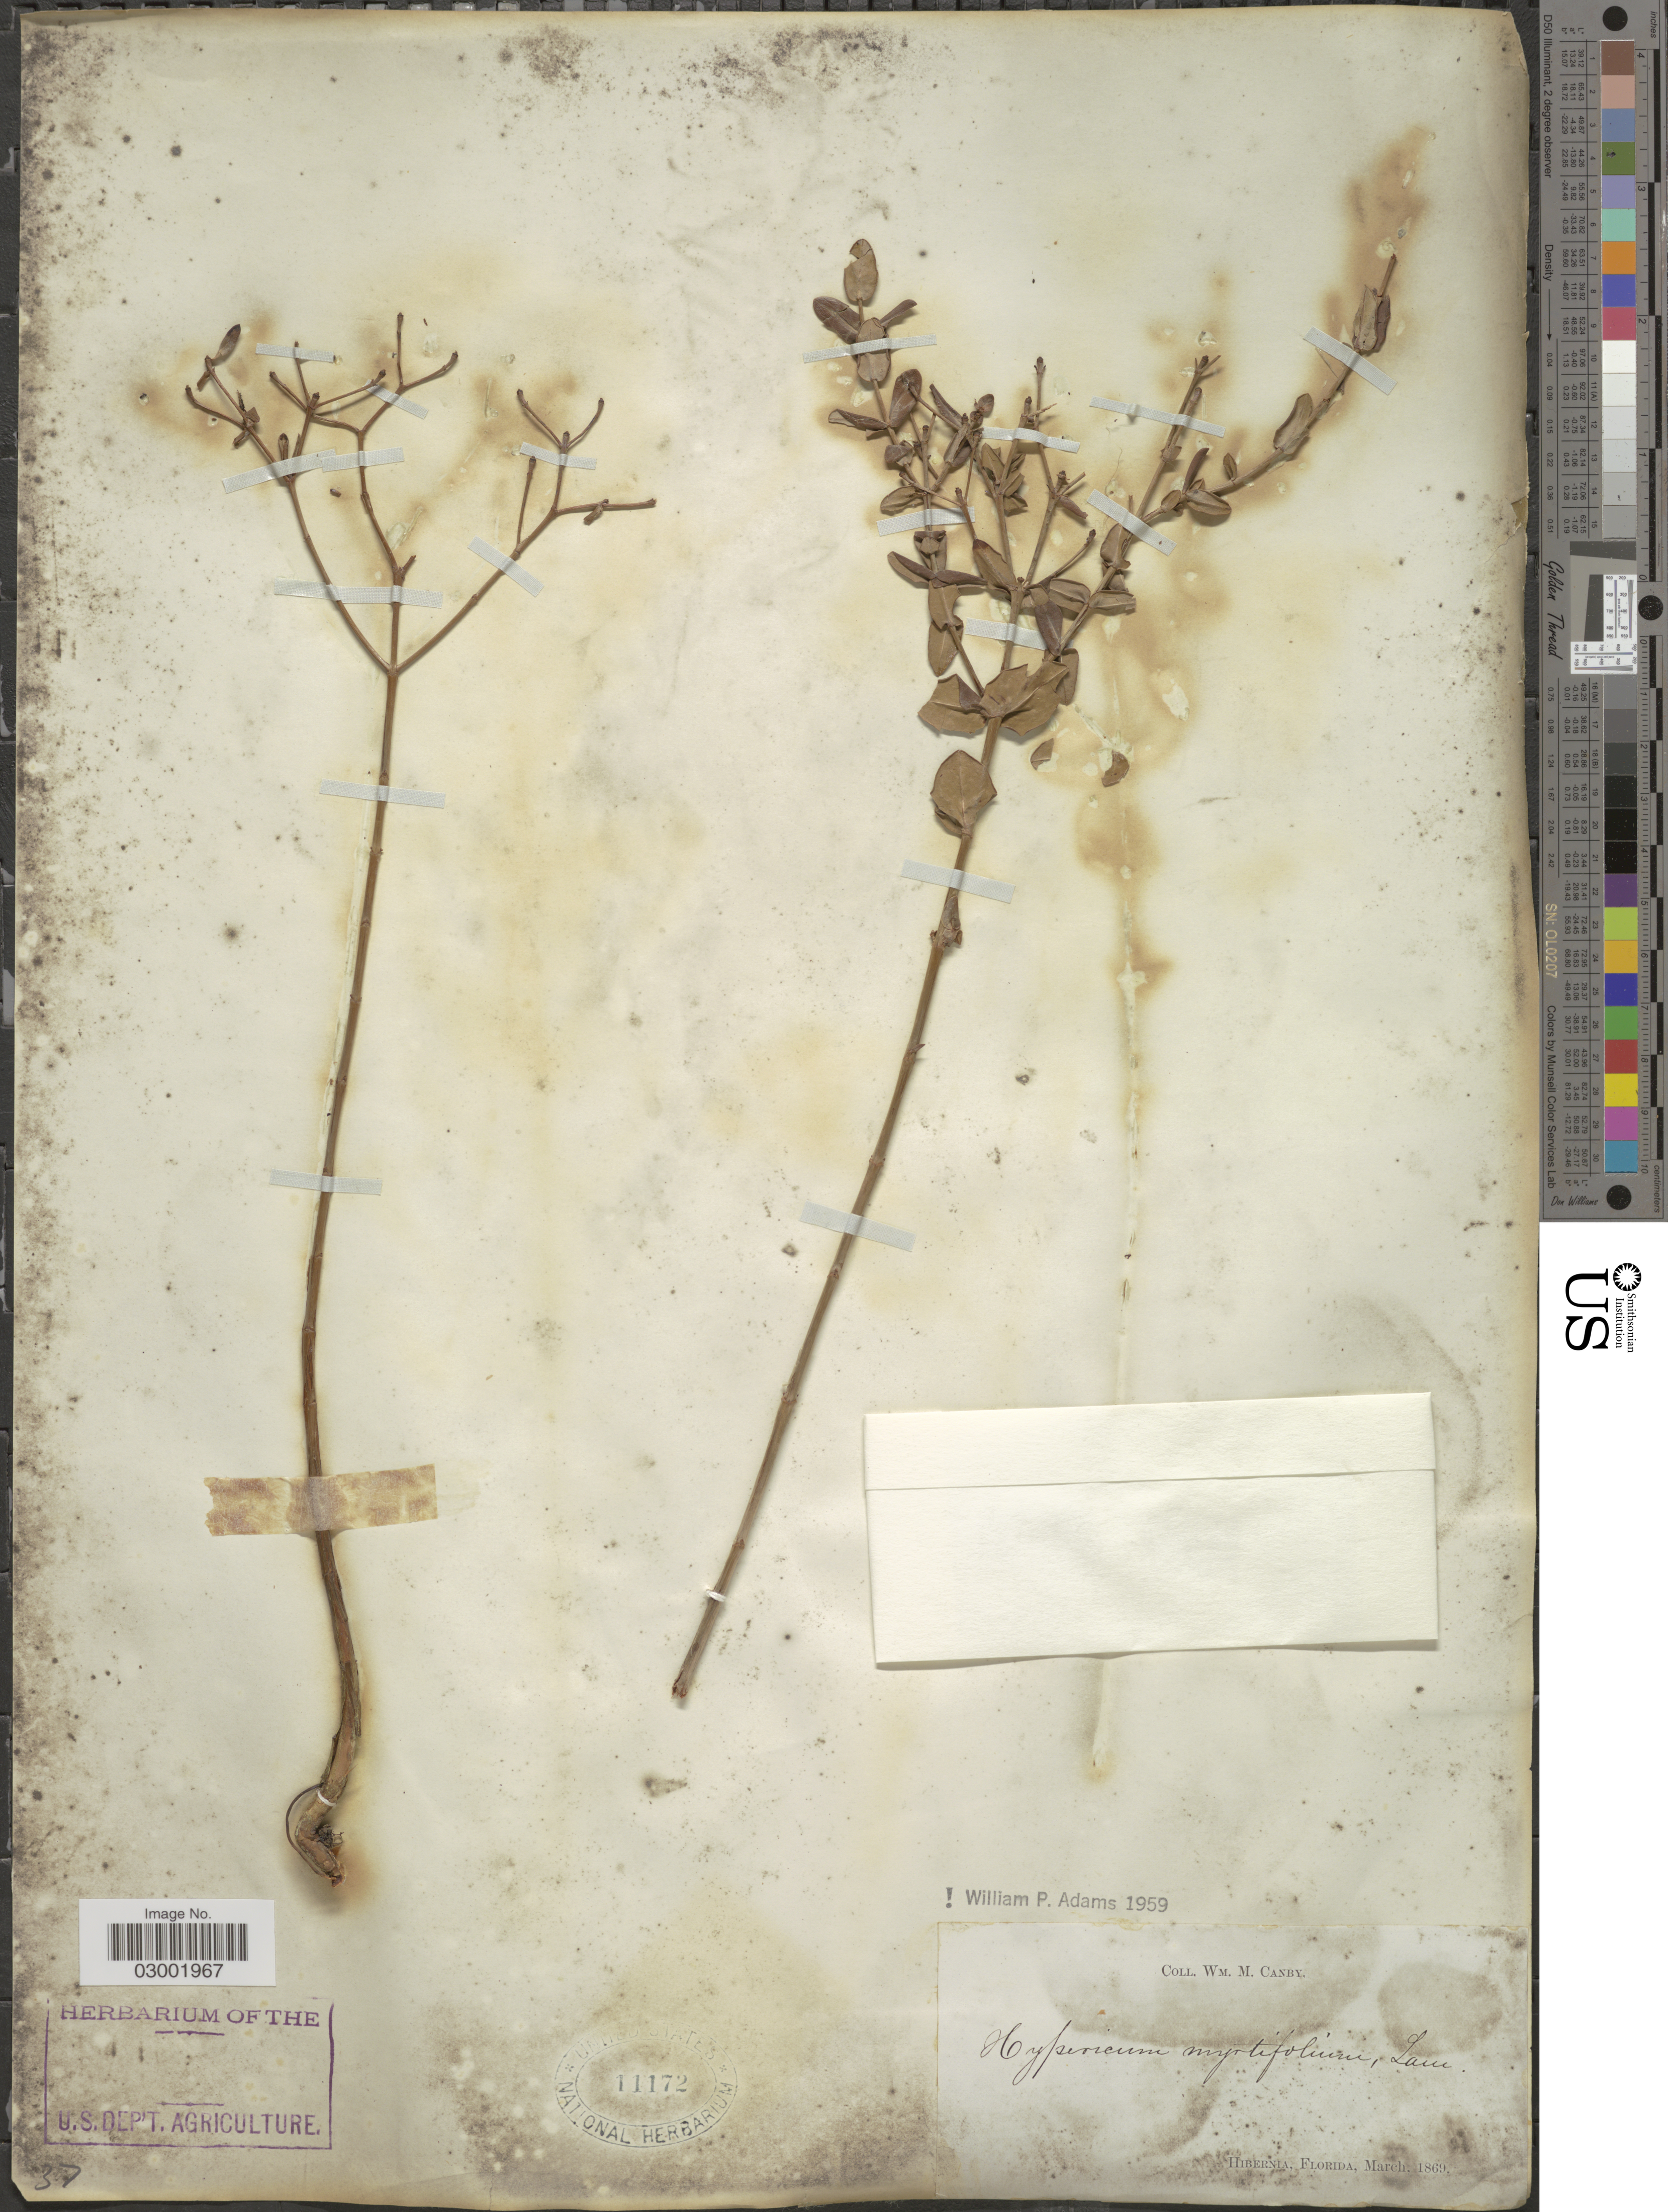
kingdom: Plantae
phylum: Tracheophyta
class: Magnoliopsida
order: Malpighiales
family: Hypericaceae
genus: Hypericum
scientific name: Hypericum myrtifolium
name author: Lam.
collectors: W. M. Canby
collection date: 1869-03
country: United States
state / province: Florida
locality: Hibernia.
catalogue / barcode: US 11172